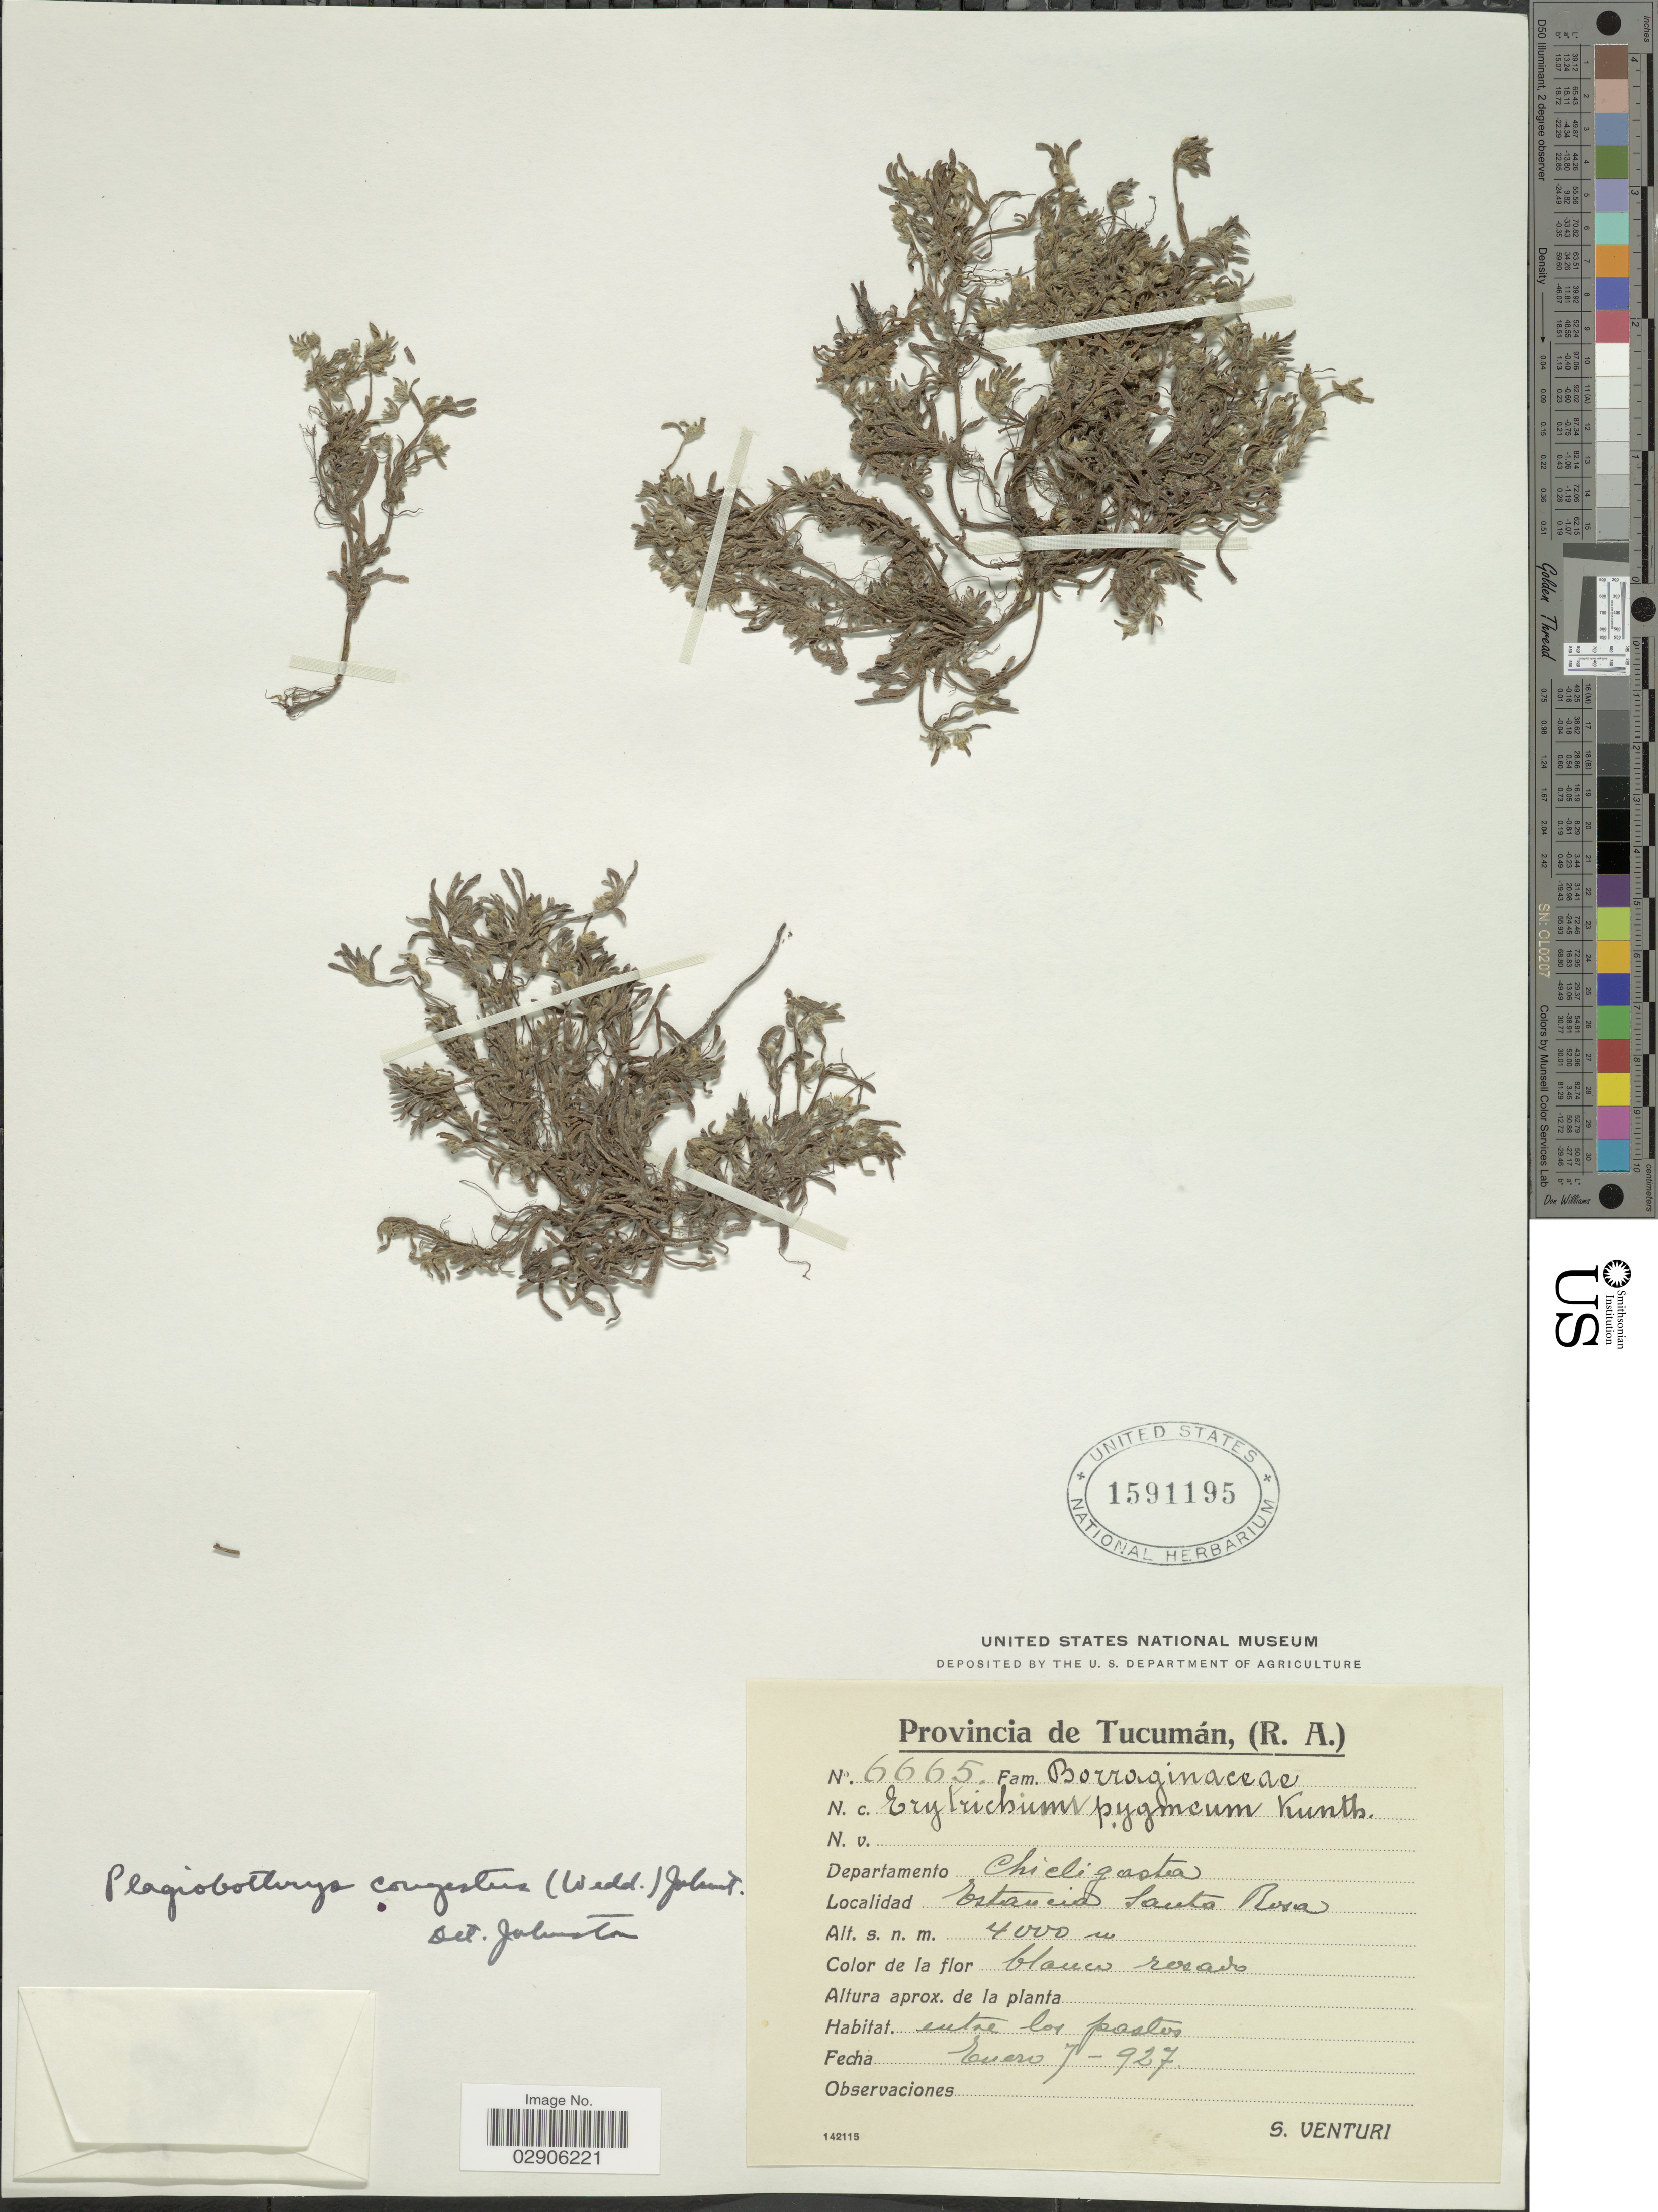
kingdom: Plantae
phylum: Tracheophyta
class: Magnoliopsida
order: Boraginales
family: Boraginaceae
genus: Plagiobothrys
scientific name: Plagiobothrys congestus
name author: (Wedd.) I.M. Johnst.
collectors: S. Venturi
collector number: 6665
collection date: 1927-01-07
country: Argentina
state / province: Tucuman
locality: Provincia de Tucumán, (R. A.) Departamento Chicligasta, Estancia Santa Rosa.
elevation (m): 4000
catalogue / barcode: US 1591195